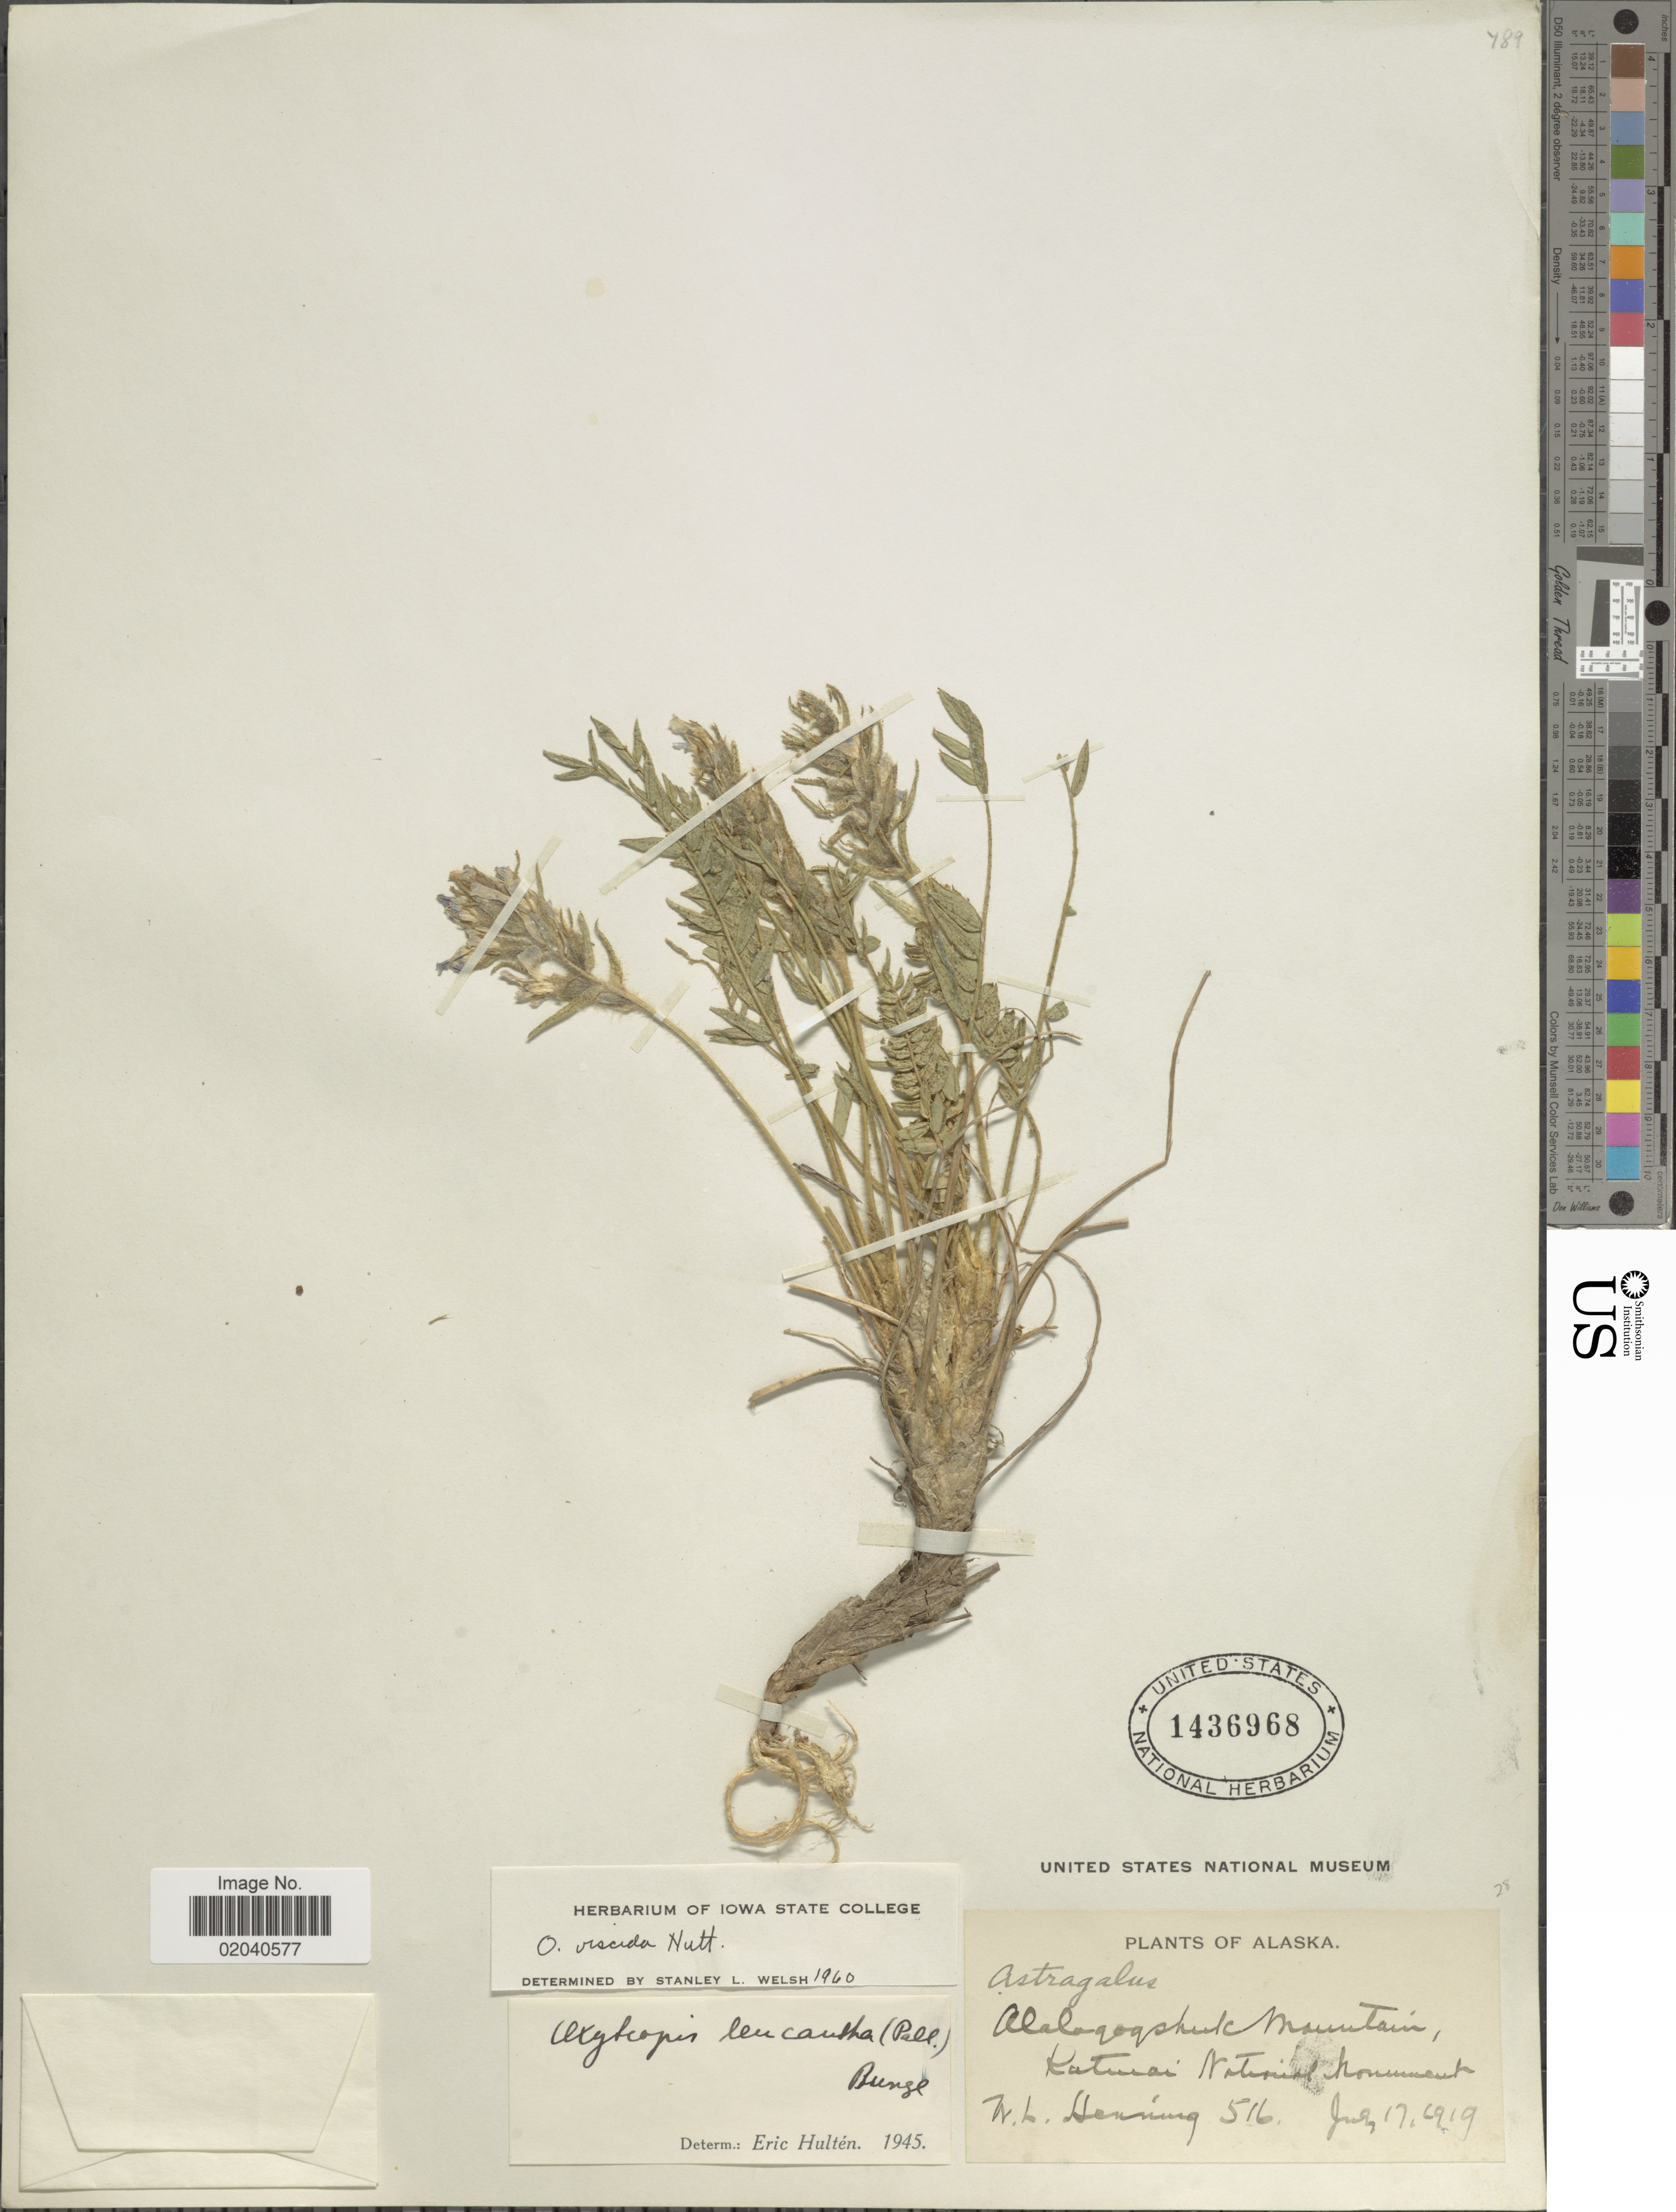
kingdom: Plantae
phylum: Tracheophyta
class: Magnoliopsida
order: Fabales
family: Fabaceae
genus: Oxytropis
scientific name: Oxytropis viscida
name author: Nutt.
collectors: W. Henning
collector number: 516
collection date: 1919-07-17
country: United States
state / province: Alaska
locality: Katuai National Monument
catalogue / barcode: US 1436968